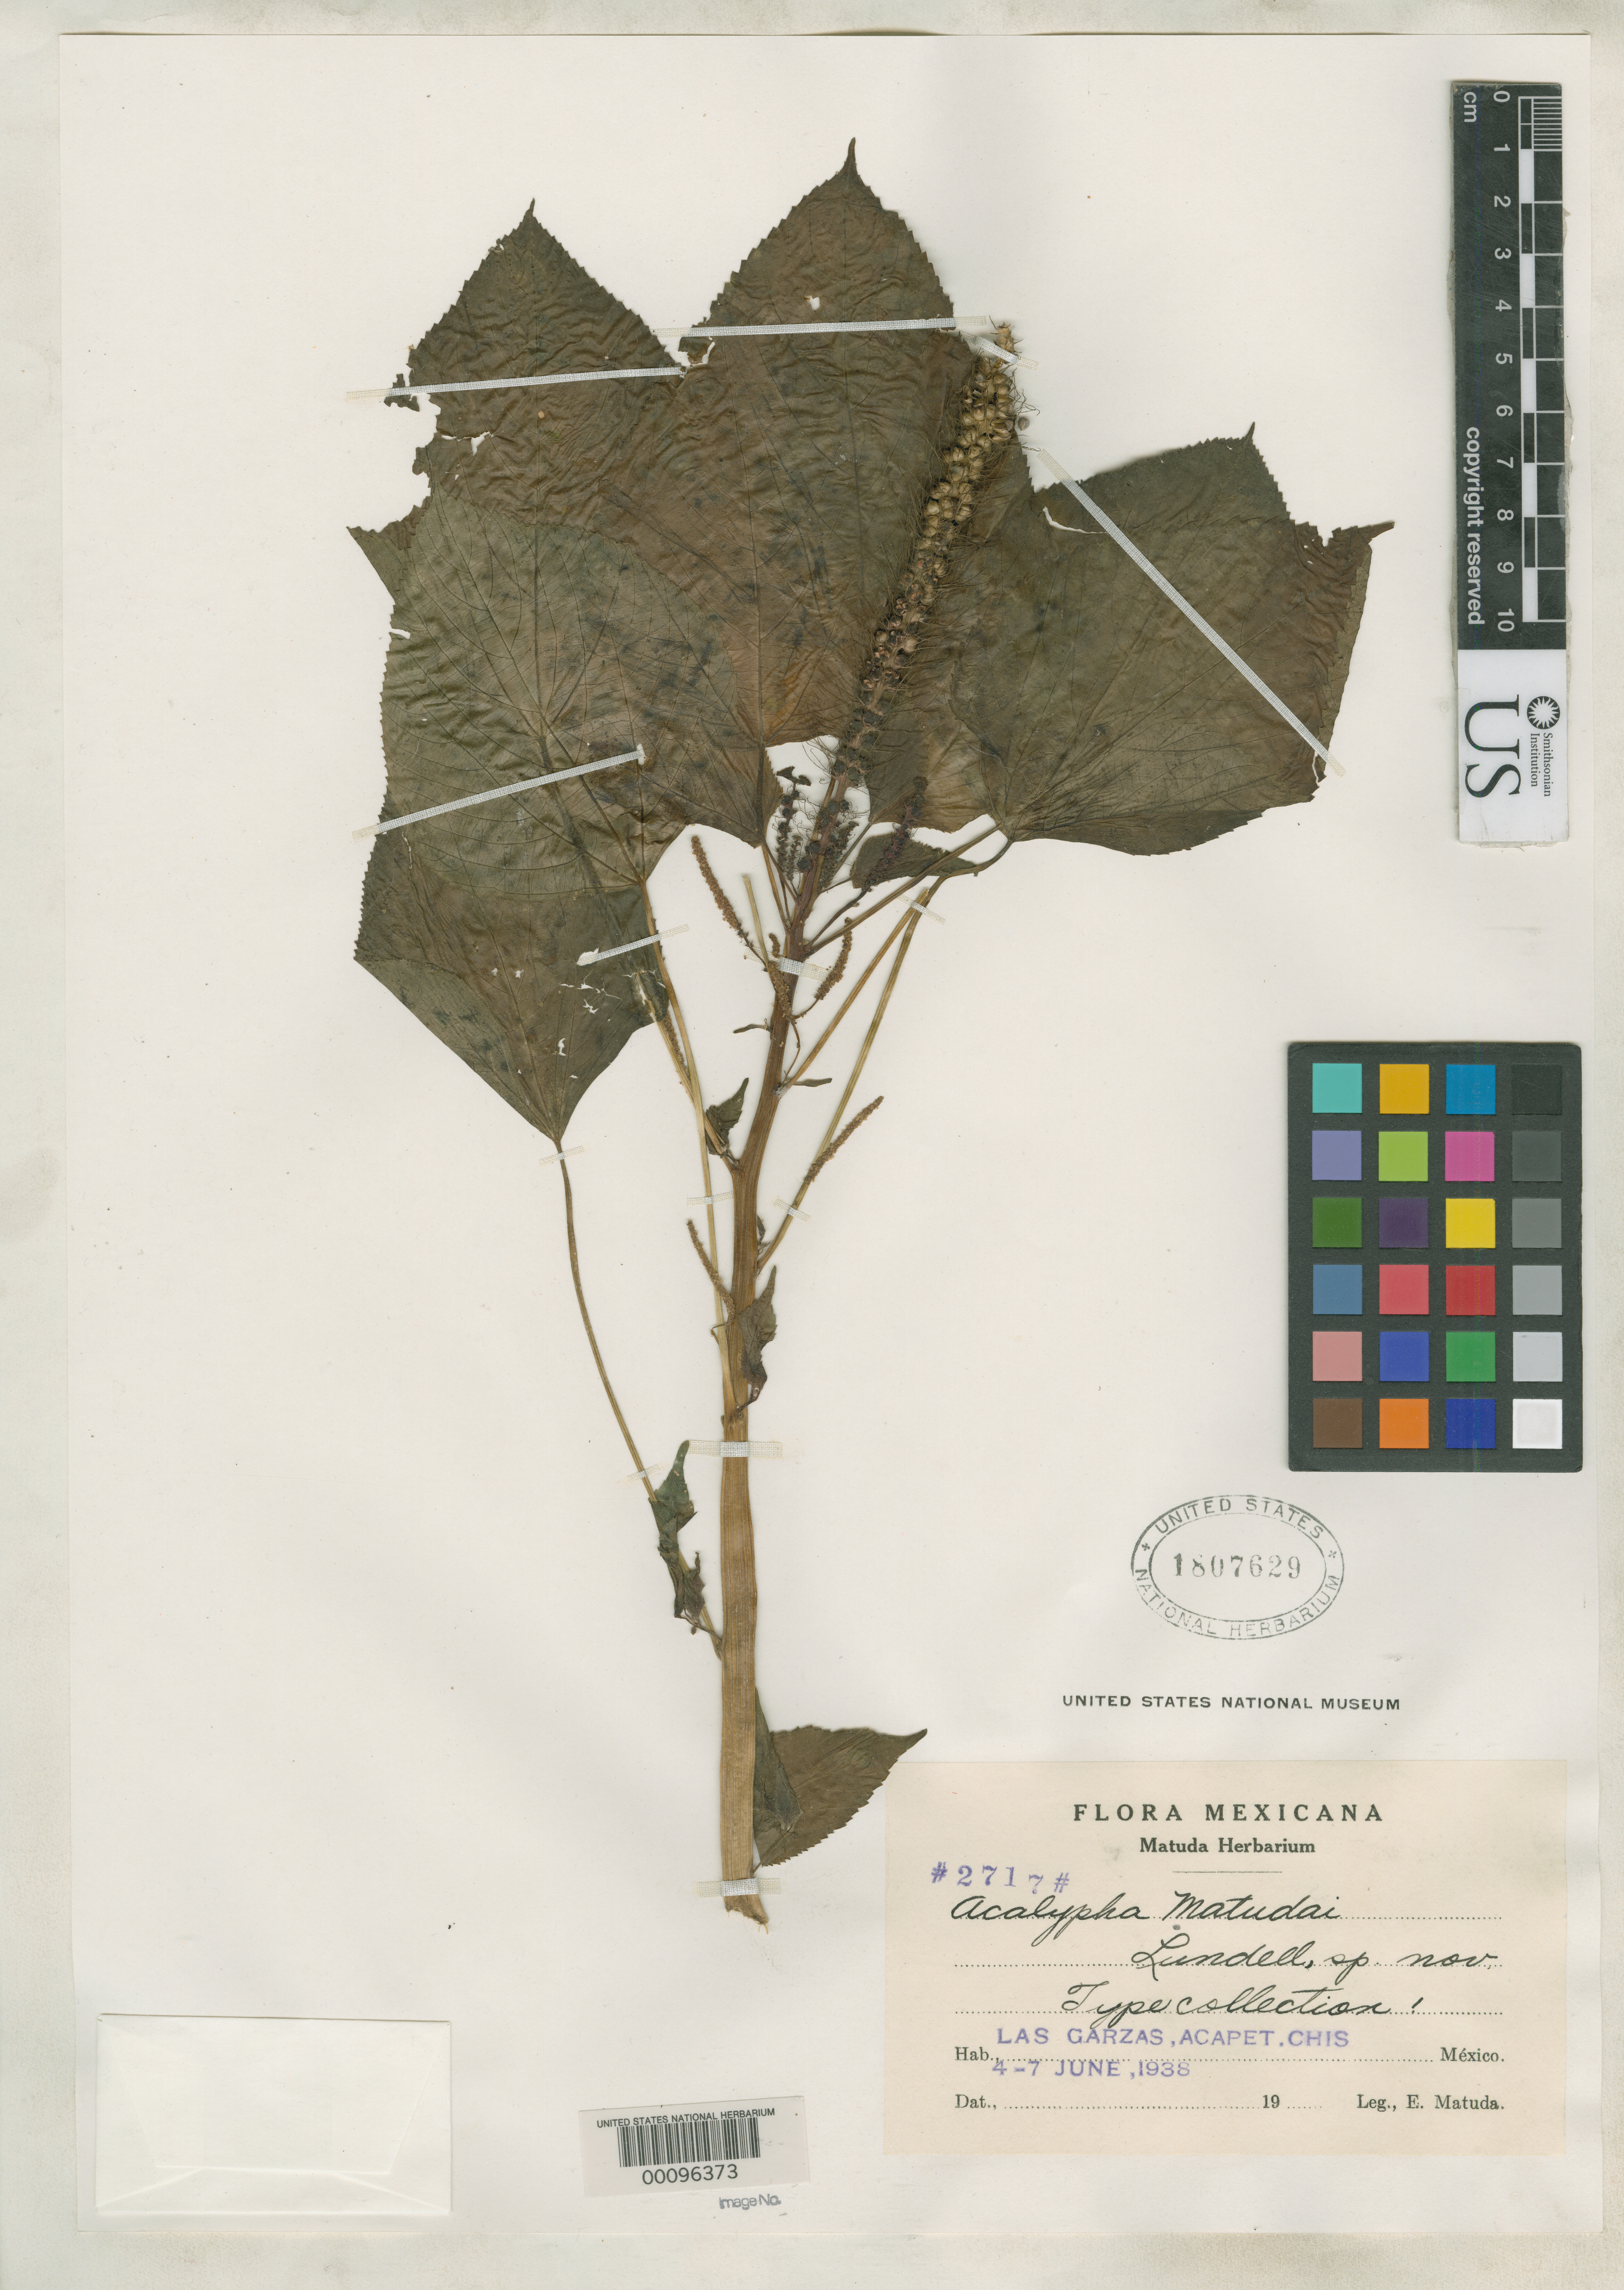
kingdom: Plantae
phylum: Tracheophyta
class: Magnoliopsida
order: Malpighiales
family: Euphorbiaceae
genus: Acalypha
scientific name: Acalypha matudae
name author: Lundell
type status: Isotype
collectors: E. Matuda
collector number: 2717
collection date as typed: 04 Jun 1938 to 07 Jun 1938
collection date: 1938-06-04/1938-06-07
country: Mexico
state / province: Chiapas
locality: Las Garzas.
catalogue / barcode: US 1807629